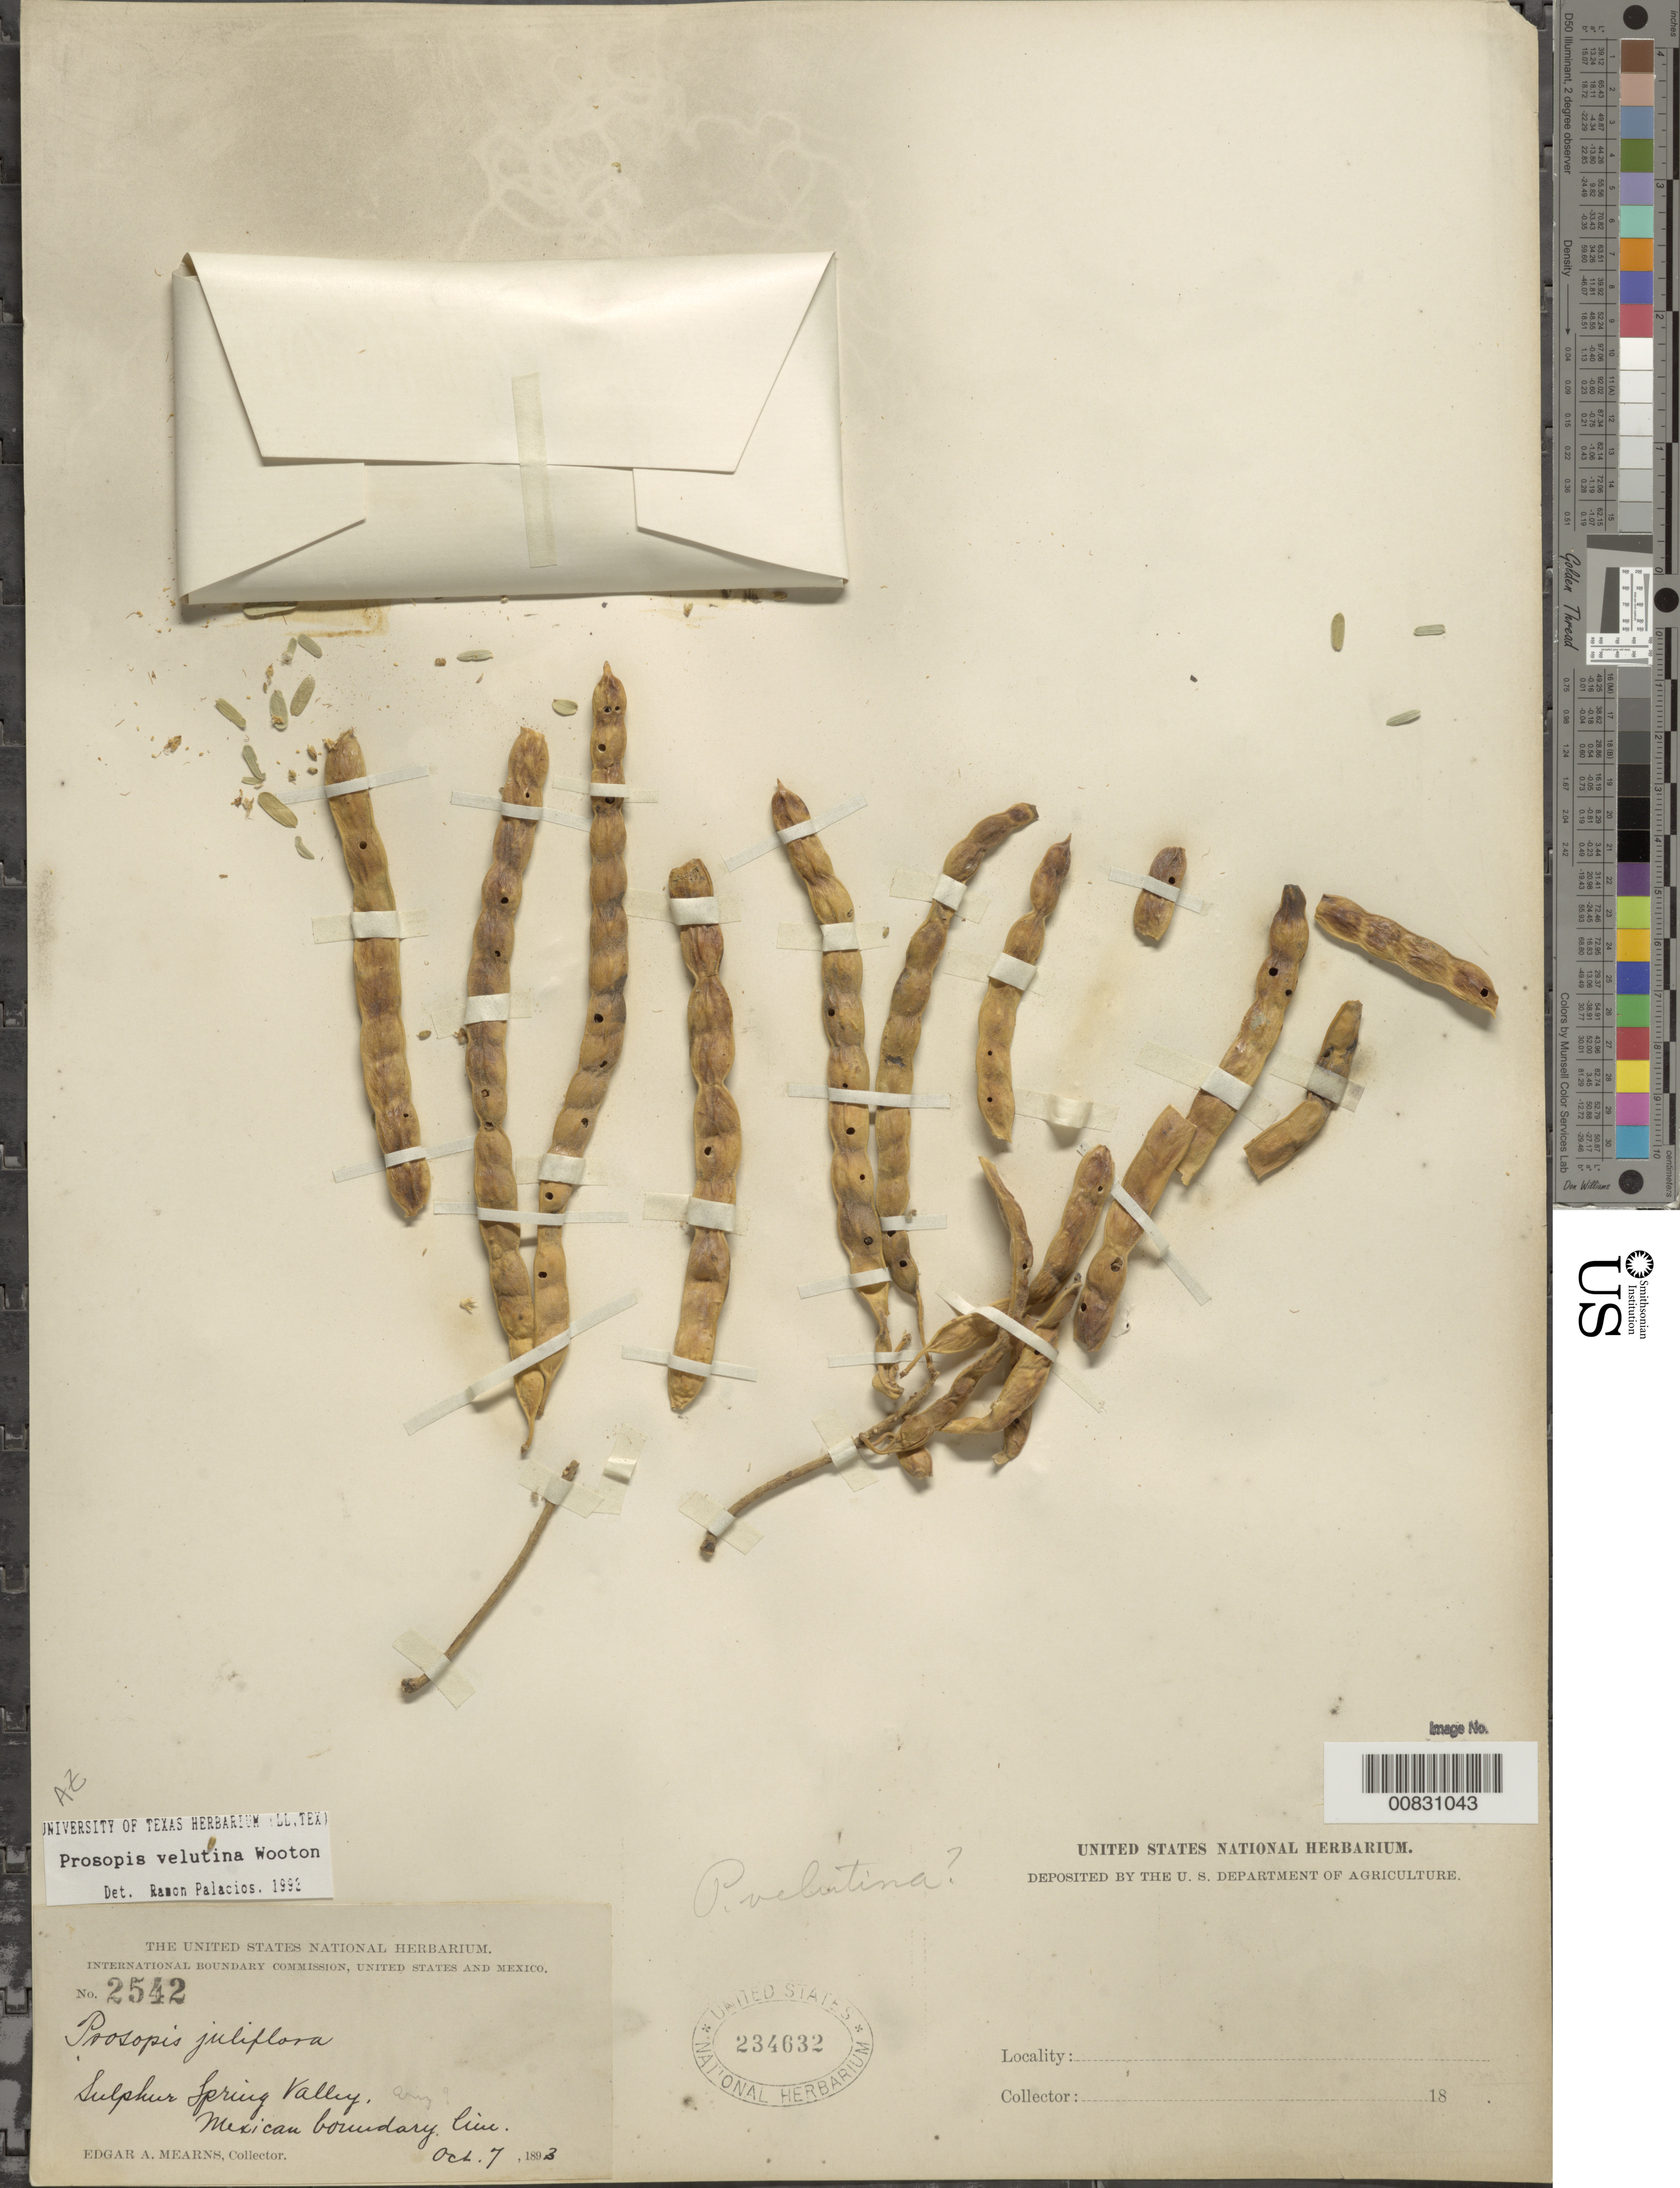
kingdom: Plantae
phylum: Tracheophyta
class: Magnoliopsida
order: Fabales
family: Fabaceae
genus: Neltuma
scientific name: Neltuma velutina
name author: (Wooton) Britton & Rose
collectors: E. A. Mearns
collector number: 2542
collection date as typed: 07 Oct 1893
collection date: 1893-10-07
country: United States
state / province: Arizona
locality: Sulphur Spring Valley, Mexican Boundary Line.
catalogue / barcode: US 234632